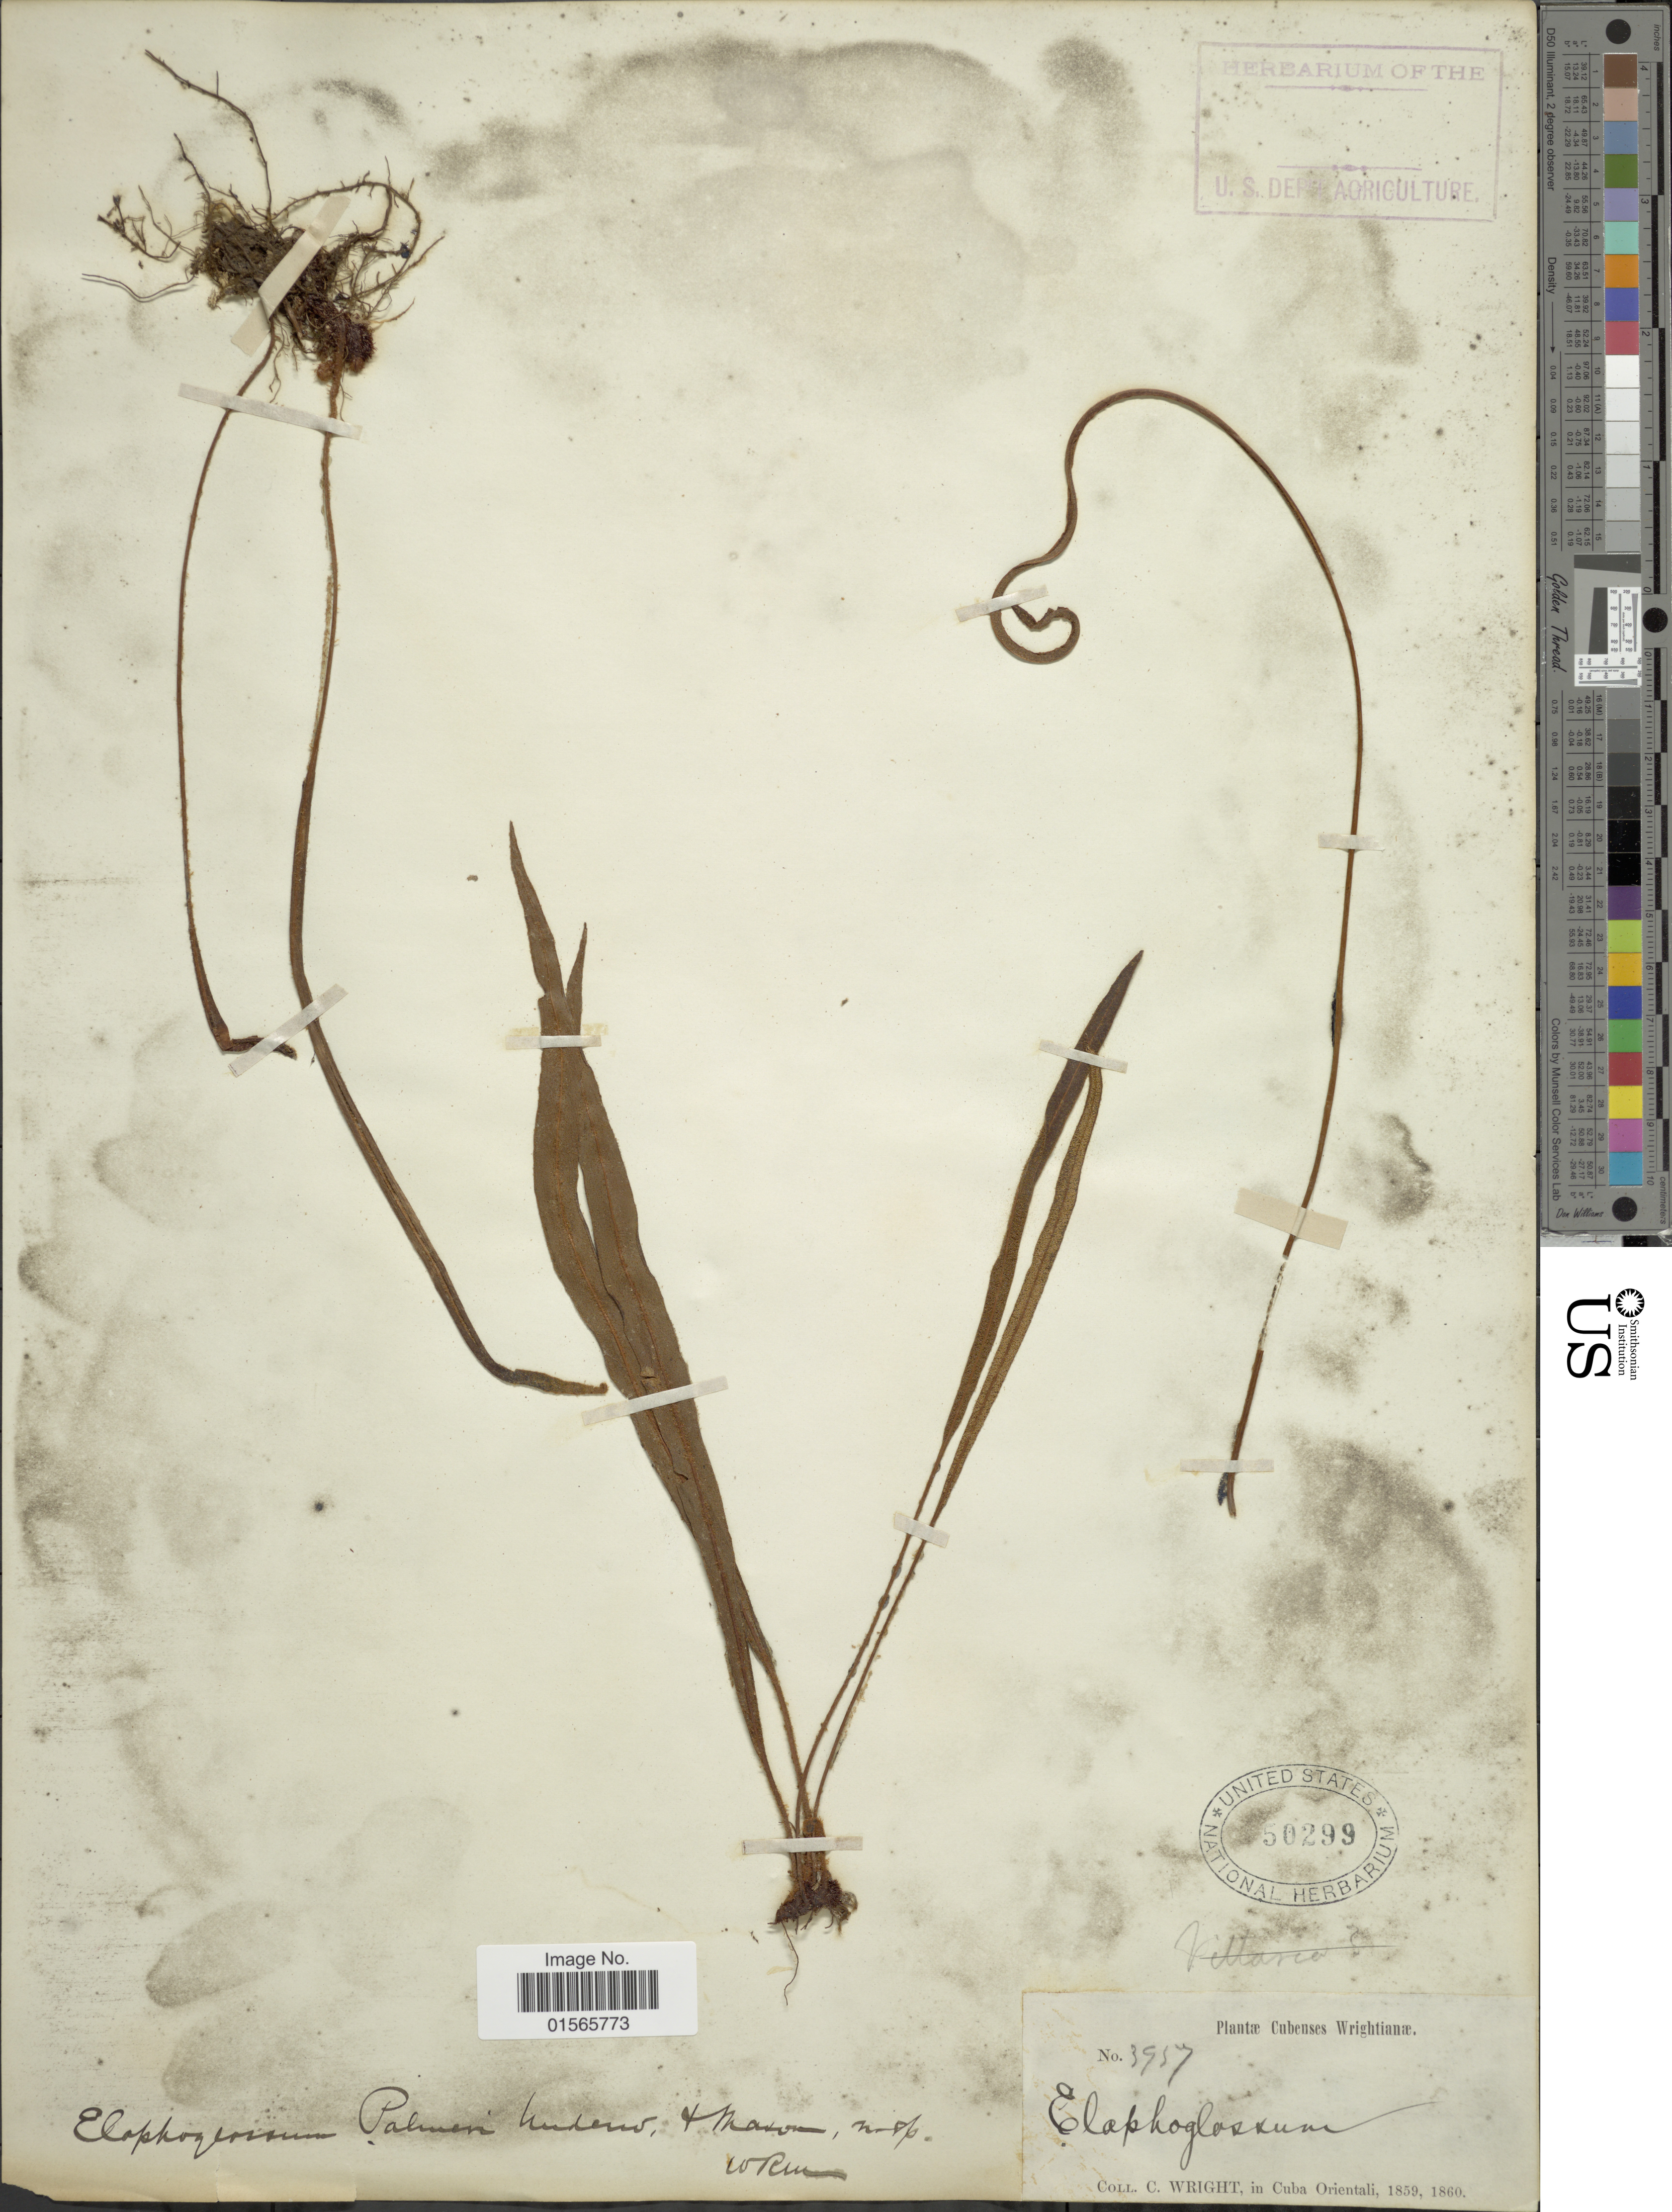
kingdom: Plantae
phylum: Tracheophyta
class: Polypodiopsida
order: Polypodiales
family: Dryopteridaceae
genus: Elaphoglossum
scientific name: Elaphoglossum palmeri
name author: Underw. & Maxon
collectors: C. Wright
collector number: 3957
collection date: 1859/1860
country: Cuba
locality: In Cuba Orientali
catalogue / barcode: US 50299